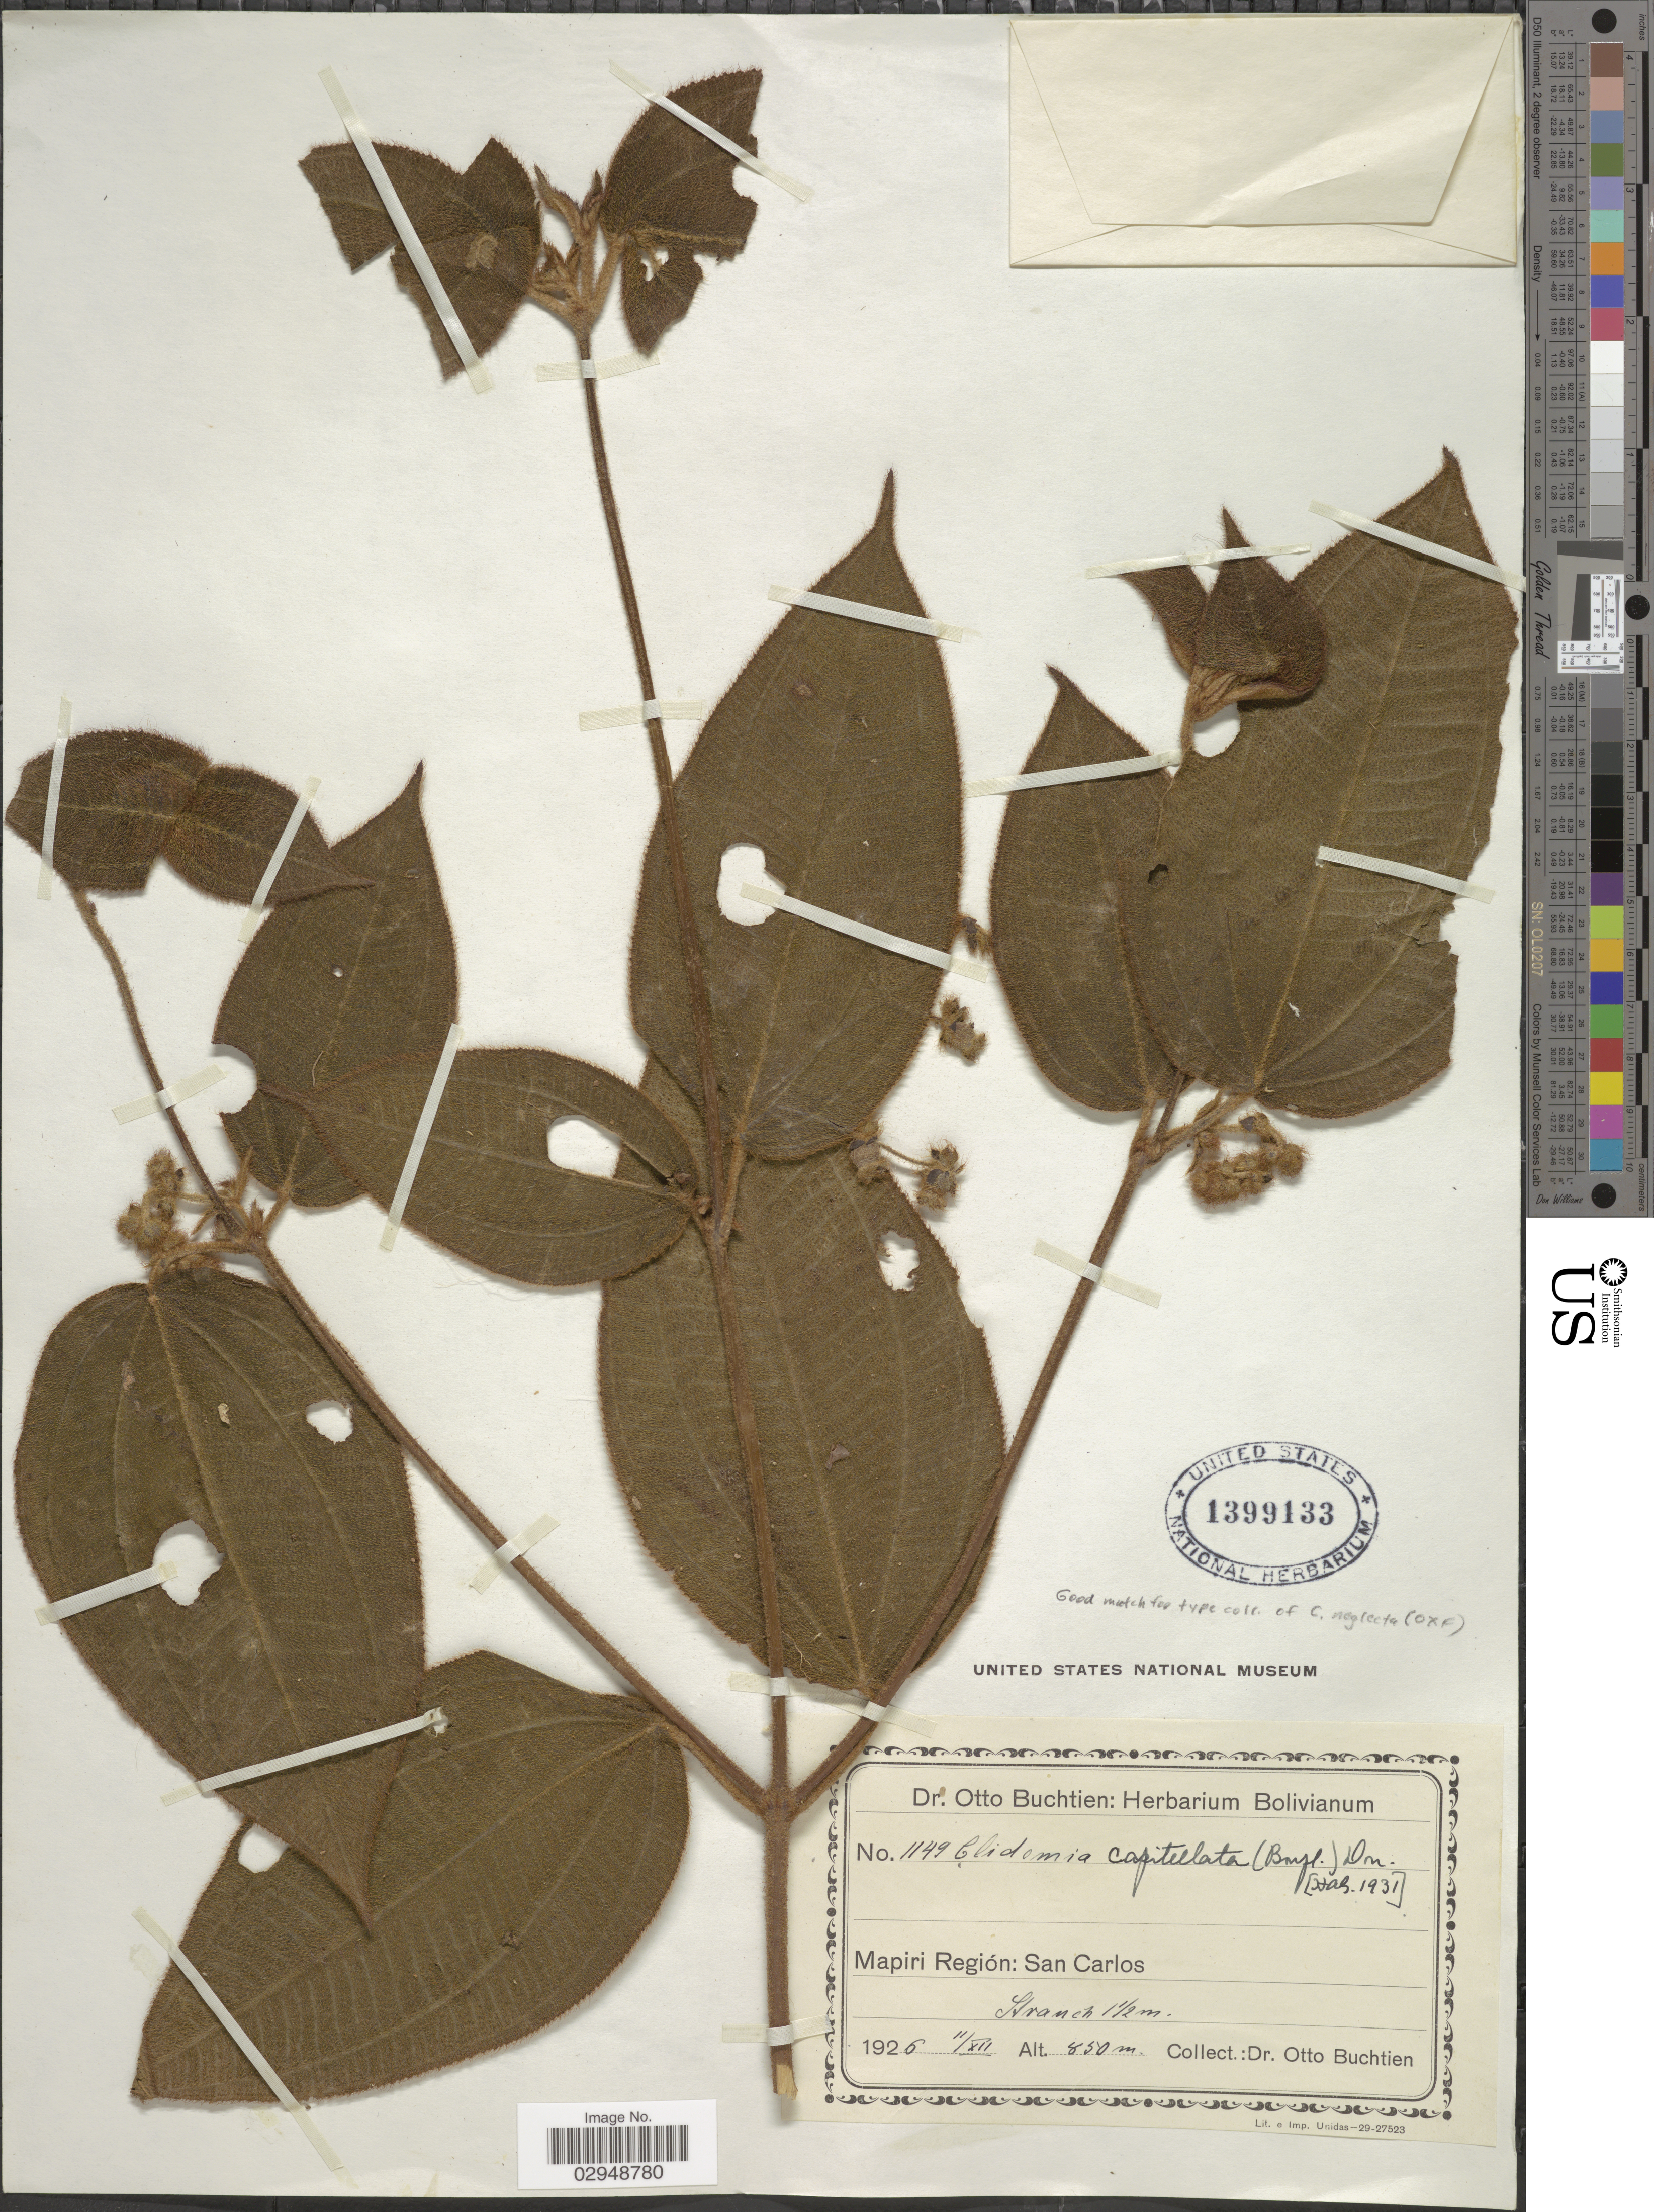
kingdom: Plantae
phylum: Tracheophyta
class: Magnoliopsida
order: Myrtales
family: Melastomataceae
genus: Clidemia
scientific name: Clidemia capitellata var. dependens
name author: (Pav. & D. Don) J.F. Macbr.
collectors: O. Buchtien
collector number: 1149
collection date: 1926-12-11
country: Bolivia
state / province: La Paz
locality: Mapiri Región: San Carlos.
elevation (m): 850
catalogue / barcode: US 1399133